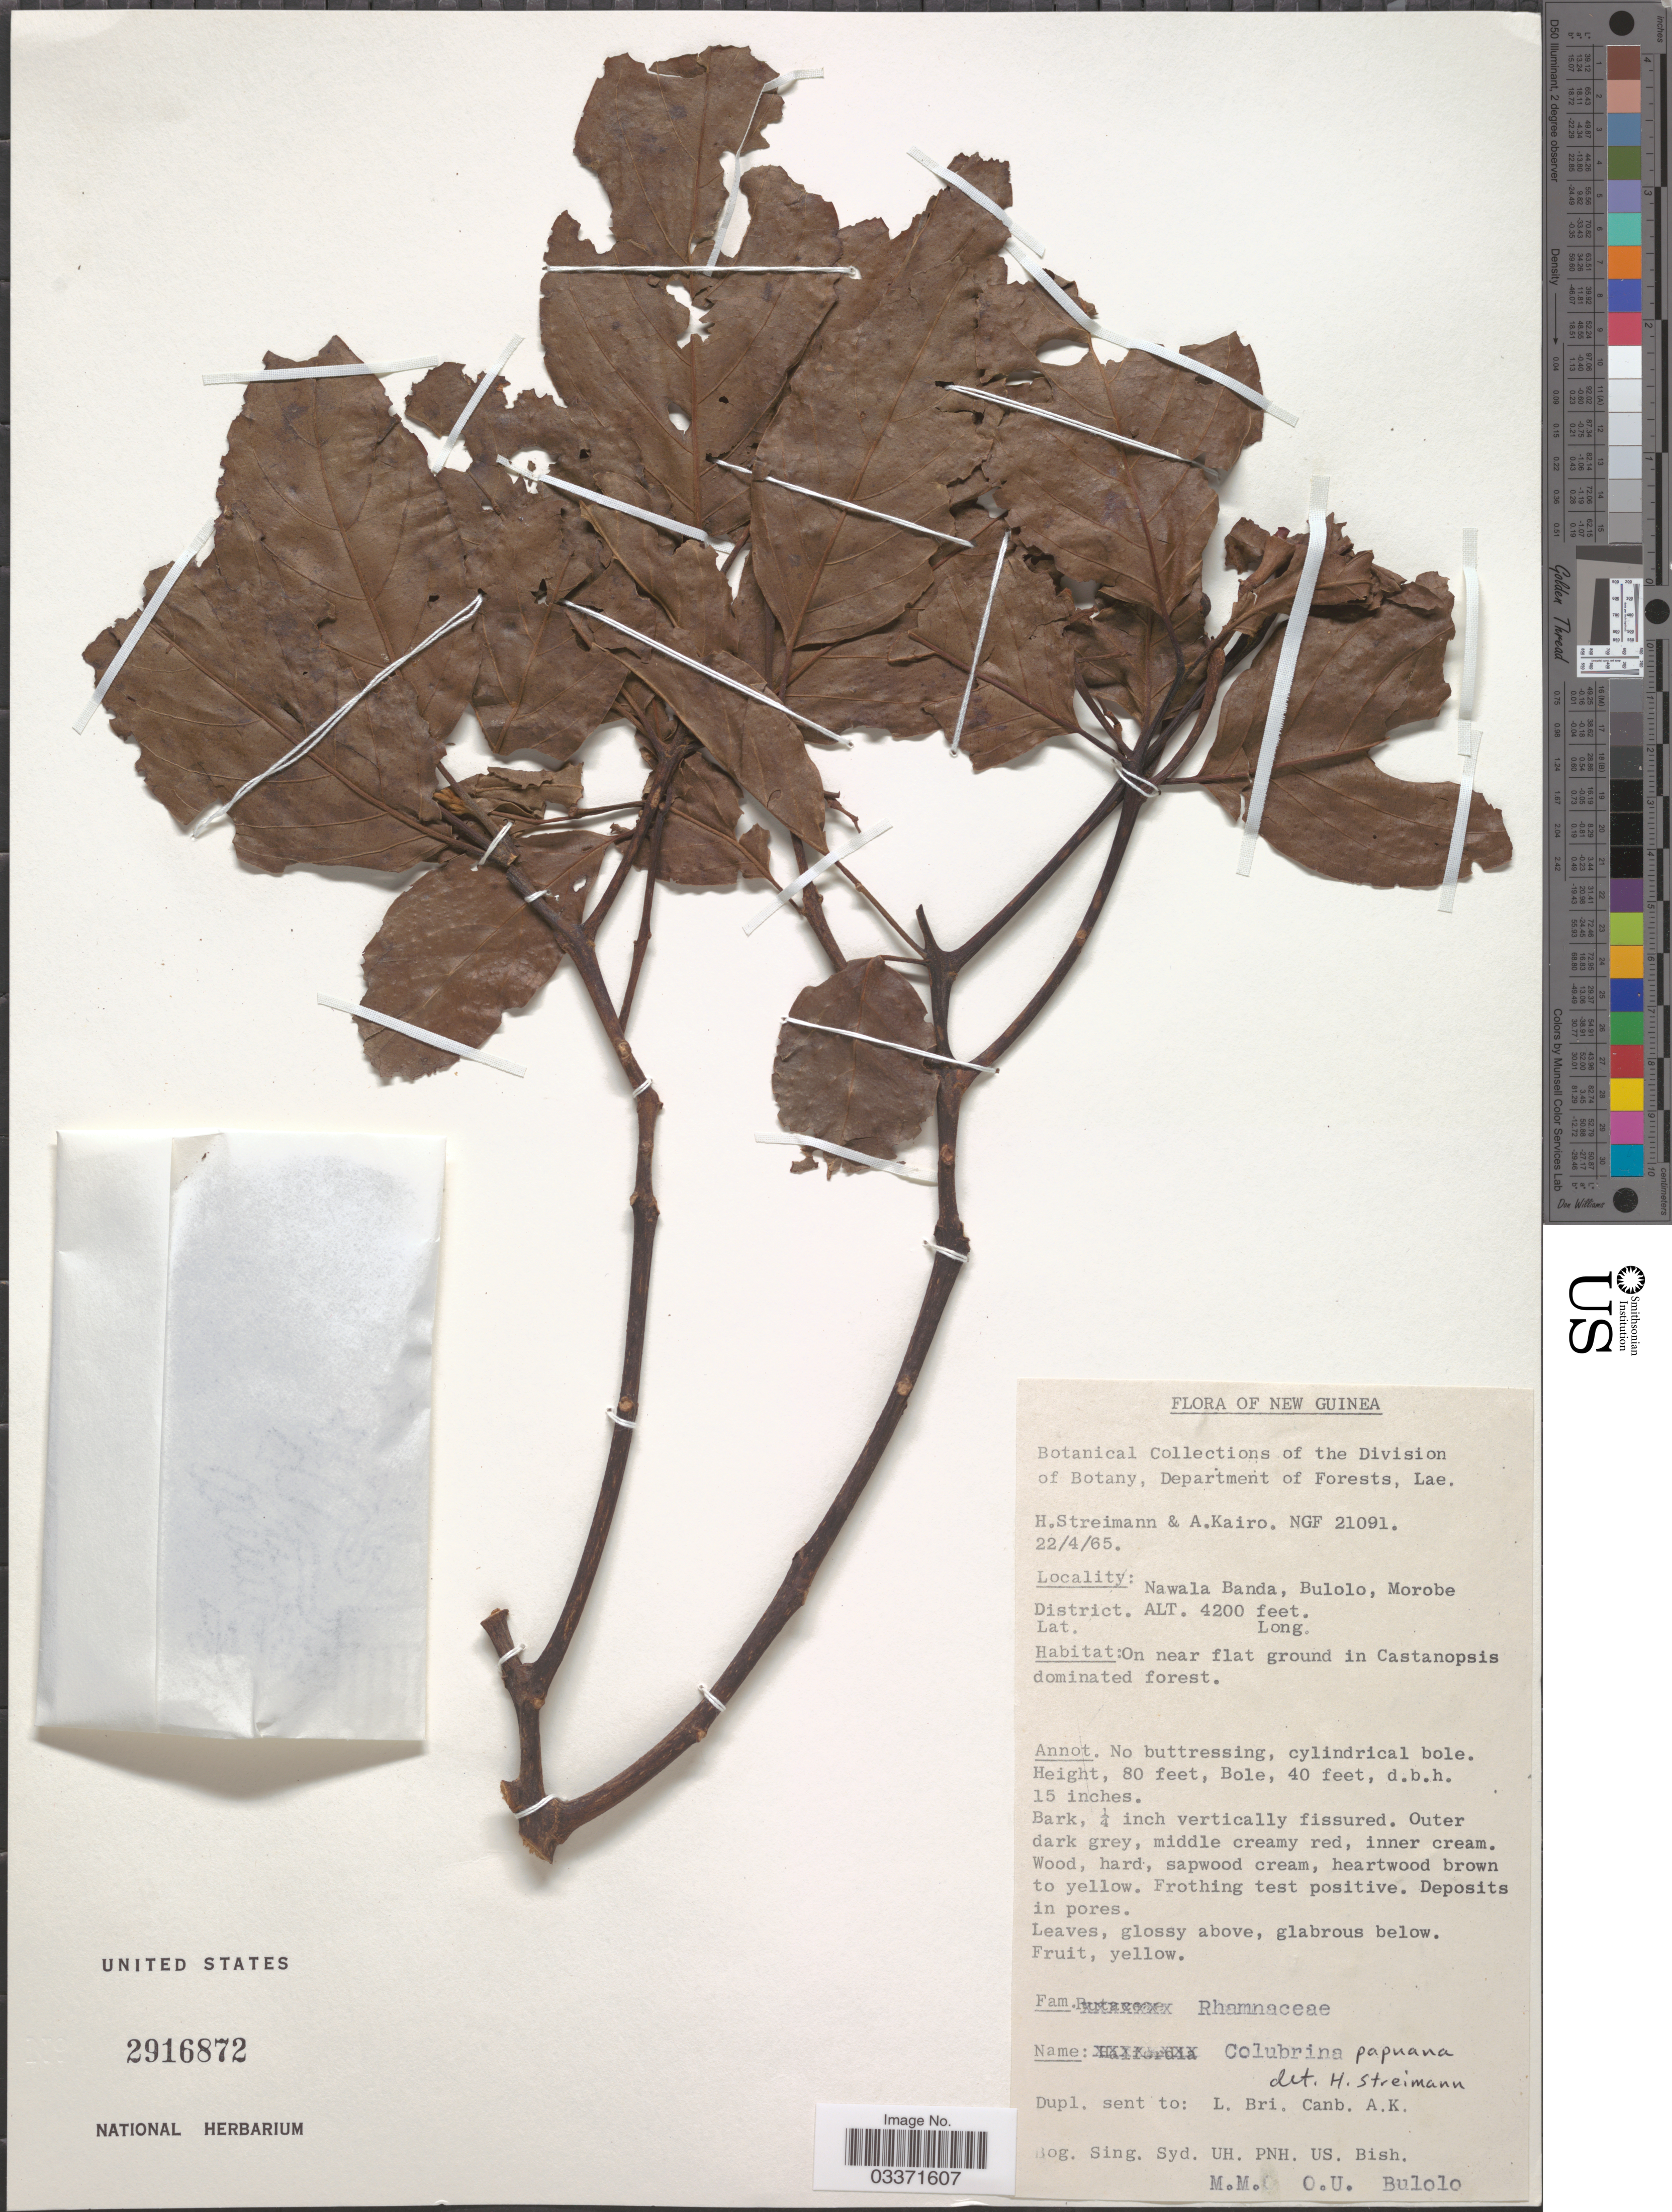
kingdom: Plantae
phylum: Tracheophyta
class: Magnoliopsida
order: Rosales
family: Rhamnaceae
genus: Colubrina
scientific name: Colubrina papuana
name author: Merr. & L.M. Perry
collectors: H. Streimann & A. Kairo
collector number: NGF21091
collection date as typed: Transcribed d/m/y: 22/4/65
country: Papua New Guinea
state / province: Morobe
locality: New Guinea, Nawala Banda, Bulolo, Morobe District.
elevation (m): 1280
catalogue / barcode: US 2916872